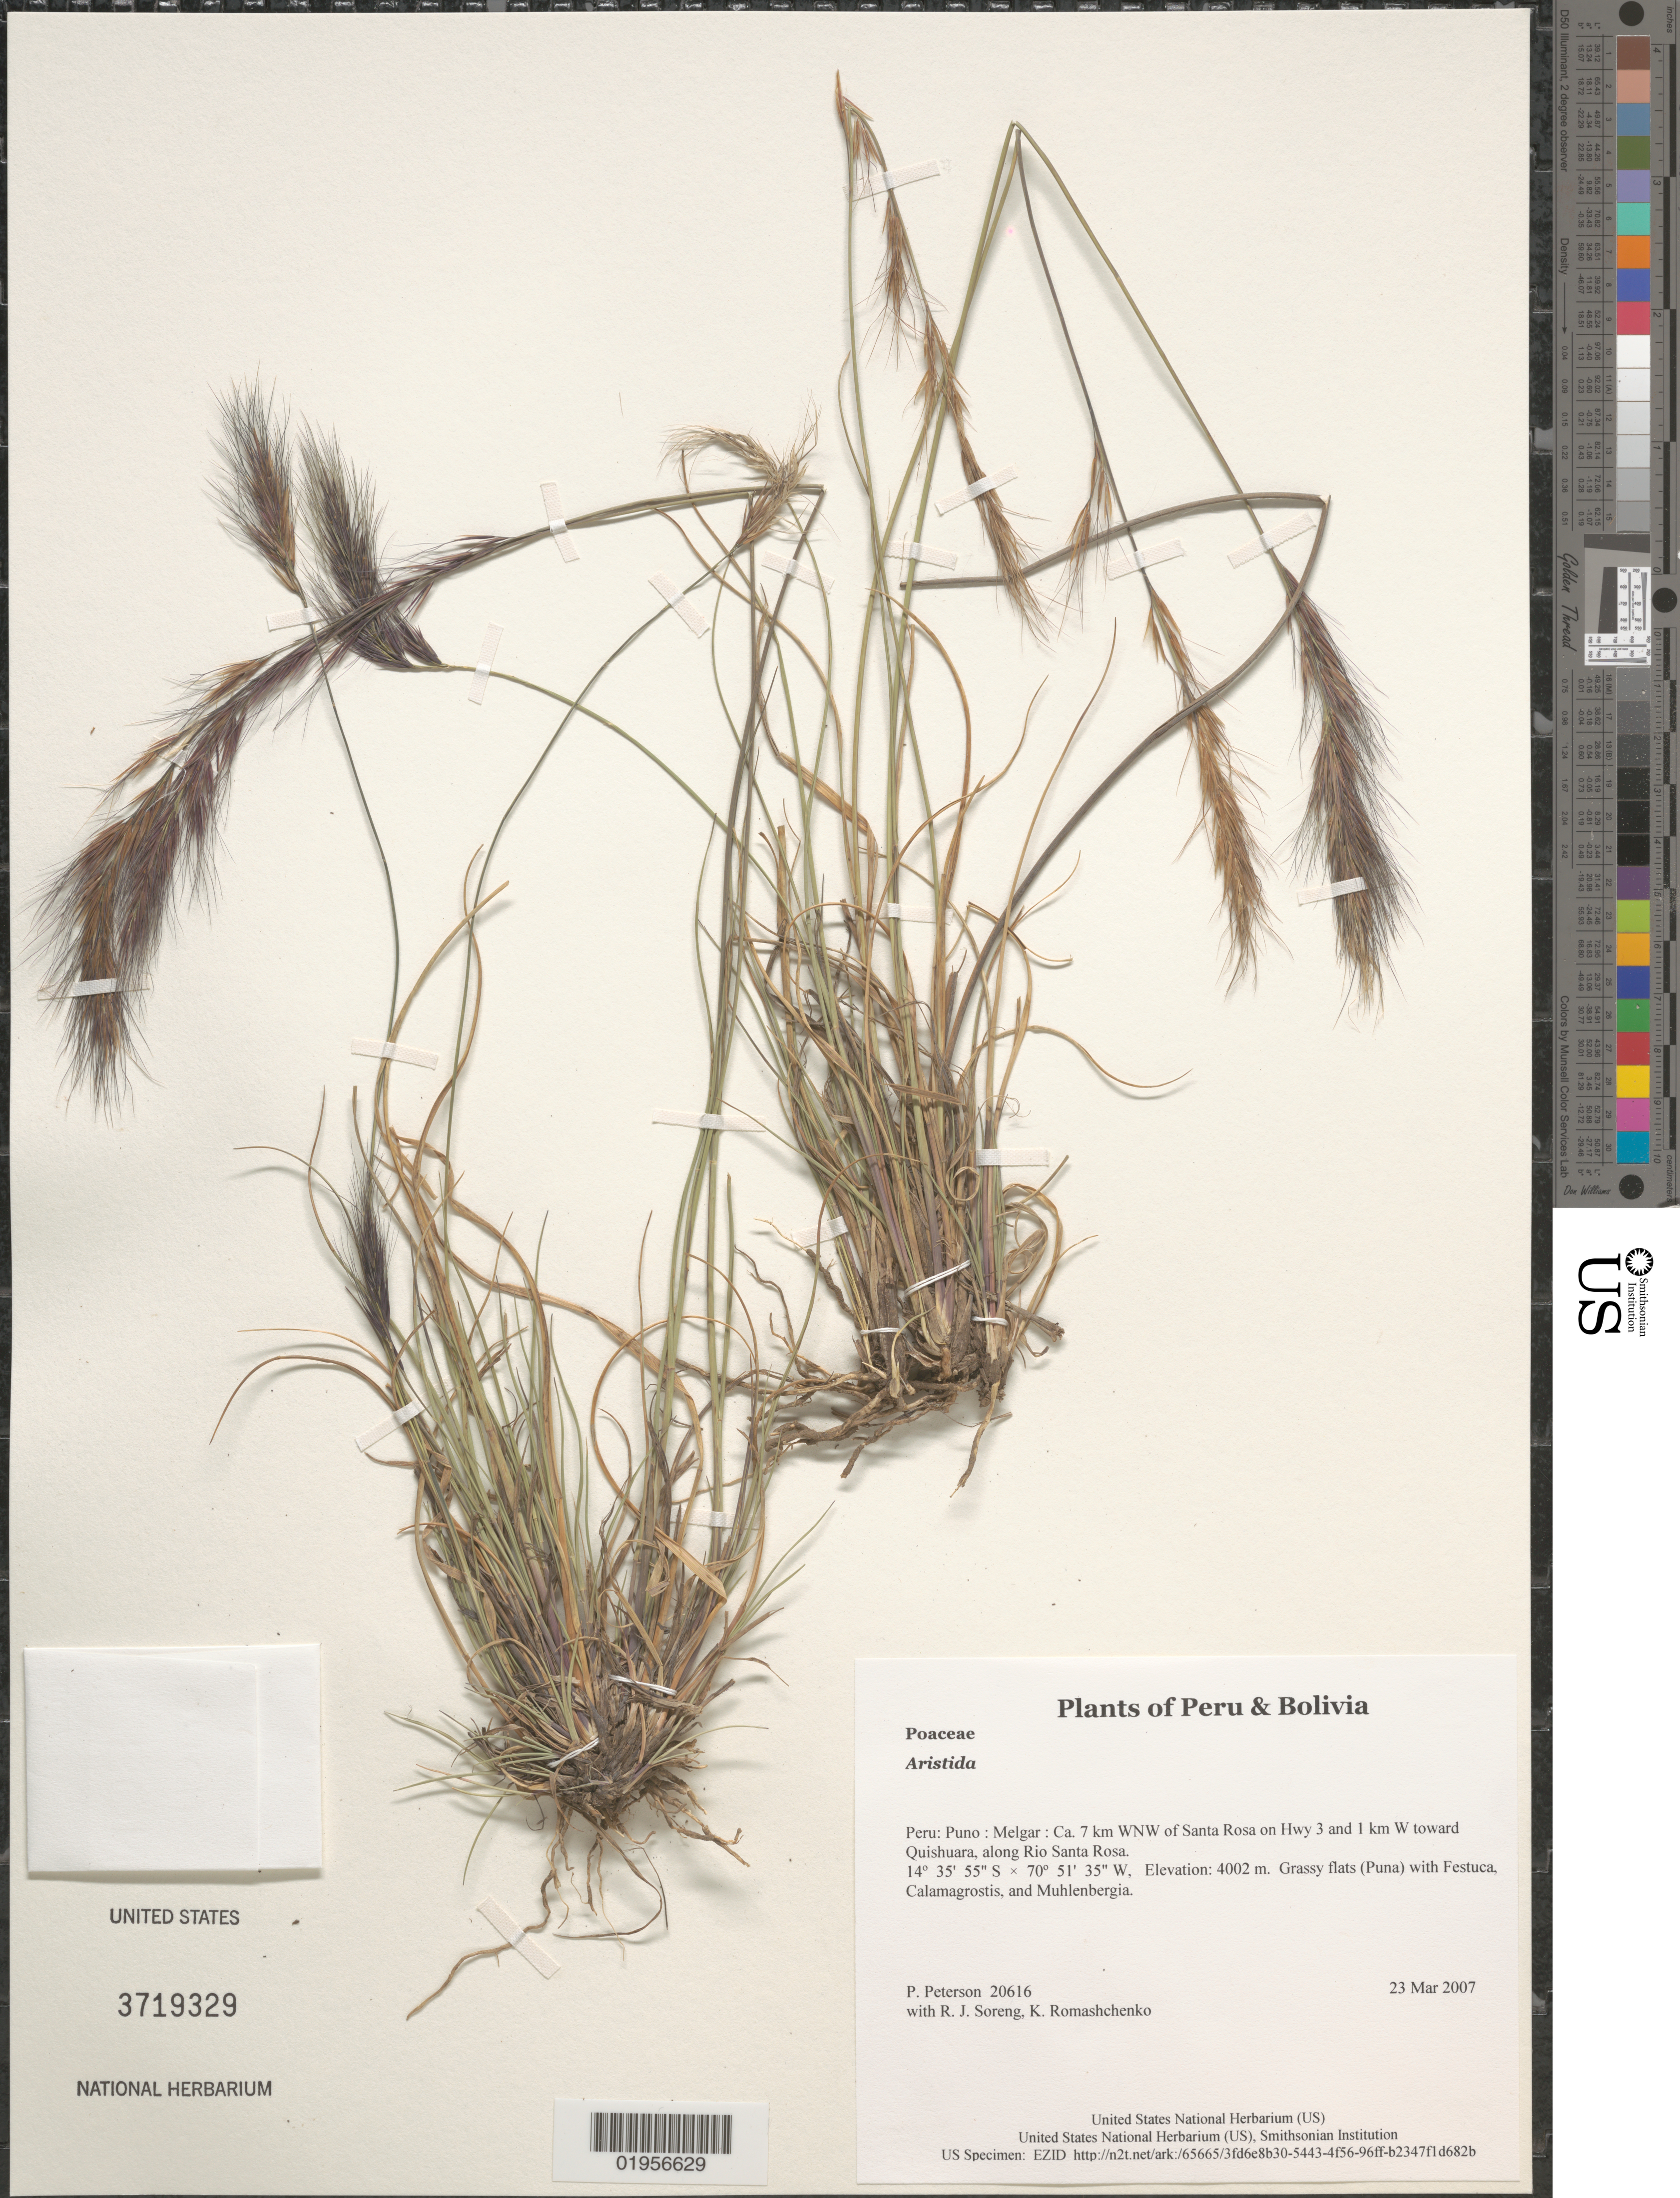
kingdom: Plantae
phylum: Tracheophyta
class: Liliopsida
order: Poales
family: Poaceae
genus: Aristida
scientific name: Aristida sp.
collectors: P. M. Peterson, R. J. Soreng & K. Romashchenko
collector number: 20616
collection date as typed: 23 Mar 2007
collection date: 2007-03-23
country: Peru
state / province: Puno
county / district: Melgar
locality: Ca. 7 km WNW of Santa Rosa on Hwy 3 and 1 km W toward Quishuara, along Rio Santa Rosa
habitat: Grassy flats (Puna) with Festuca, Calamagrostis, and Muhlenbergia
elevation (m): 4002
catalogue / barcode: US 3719329